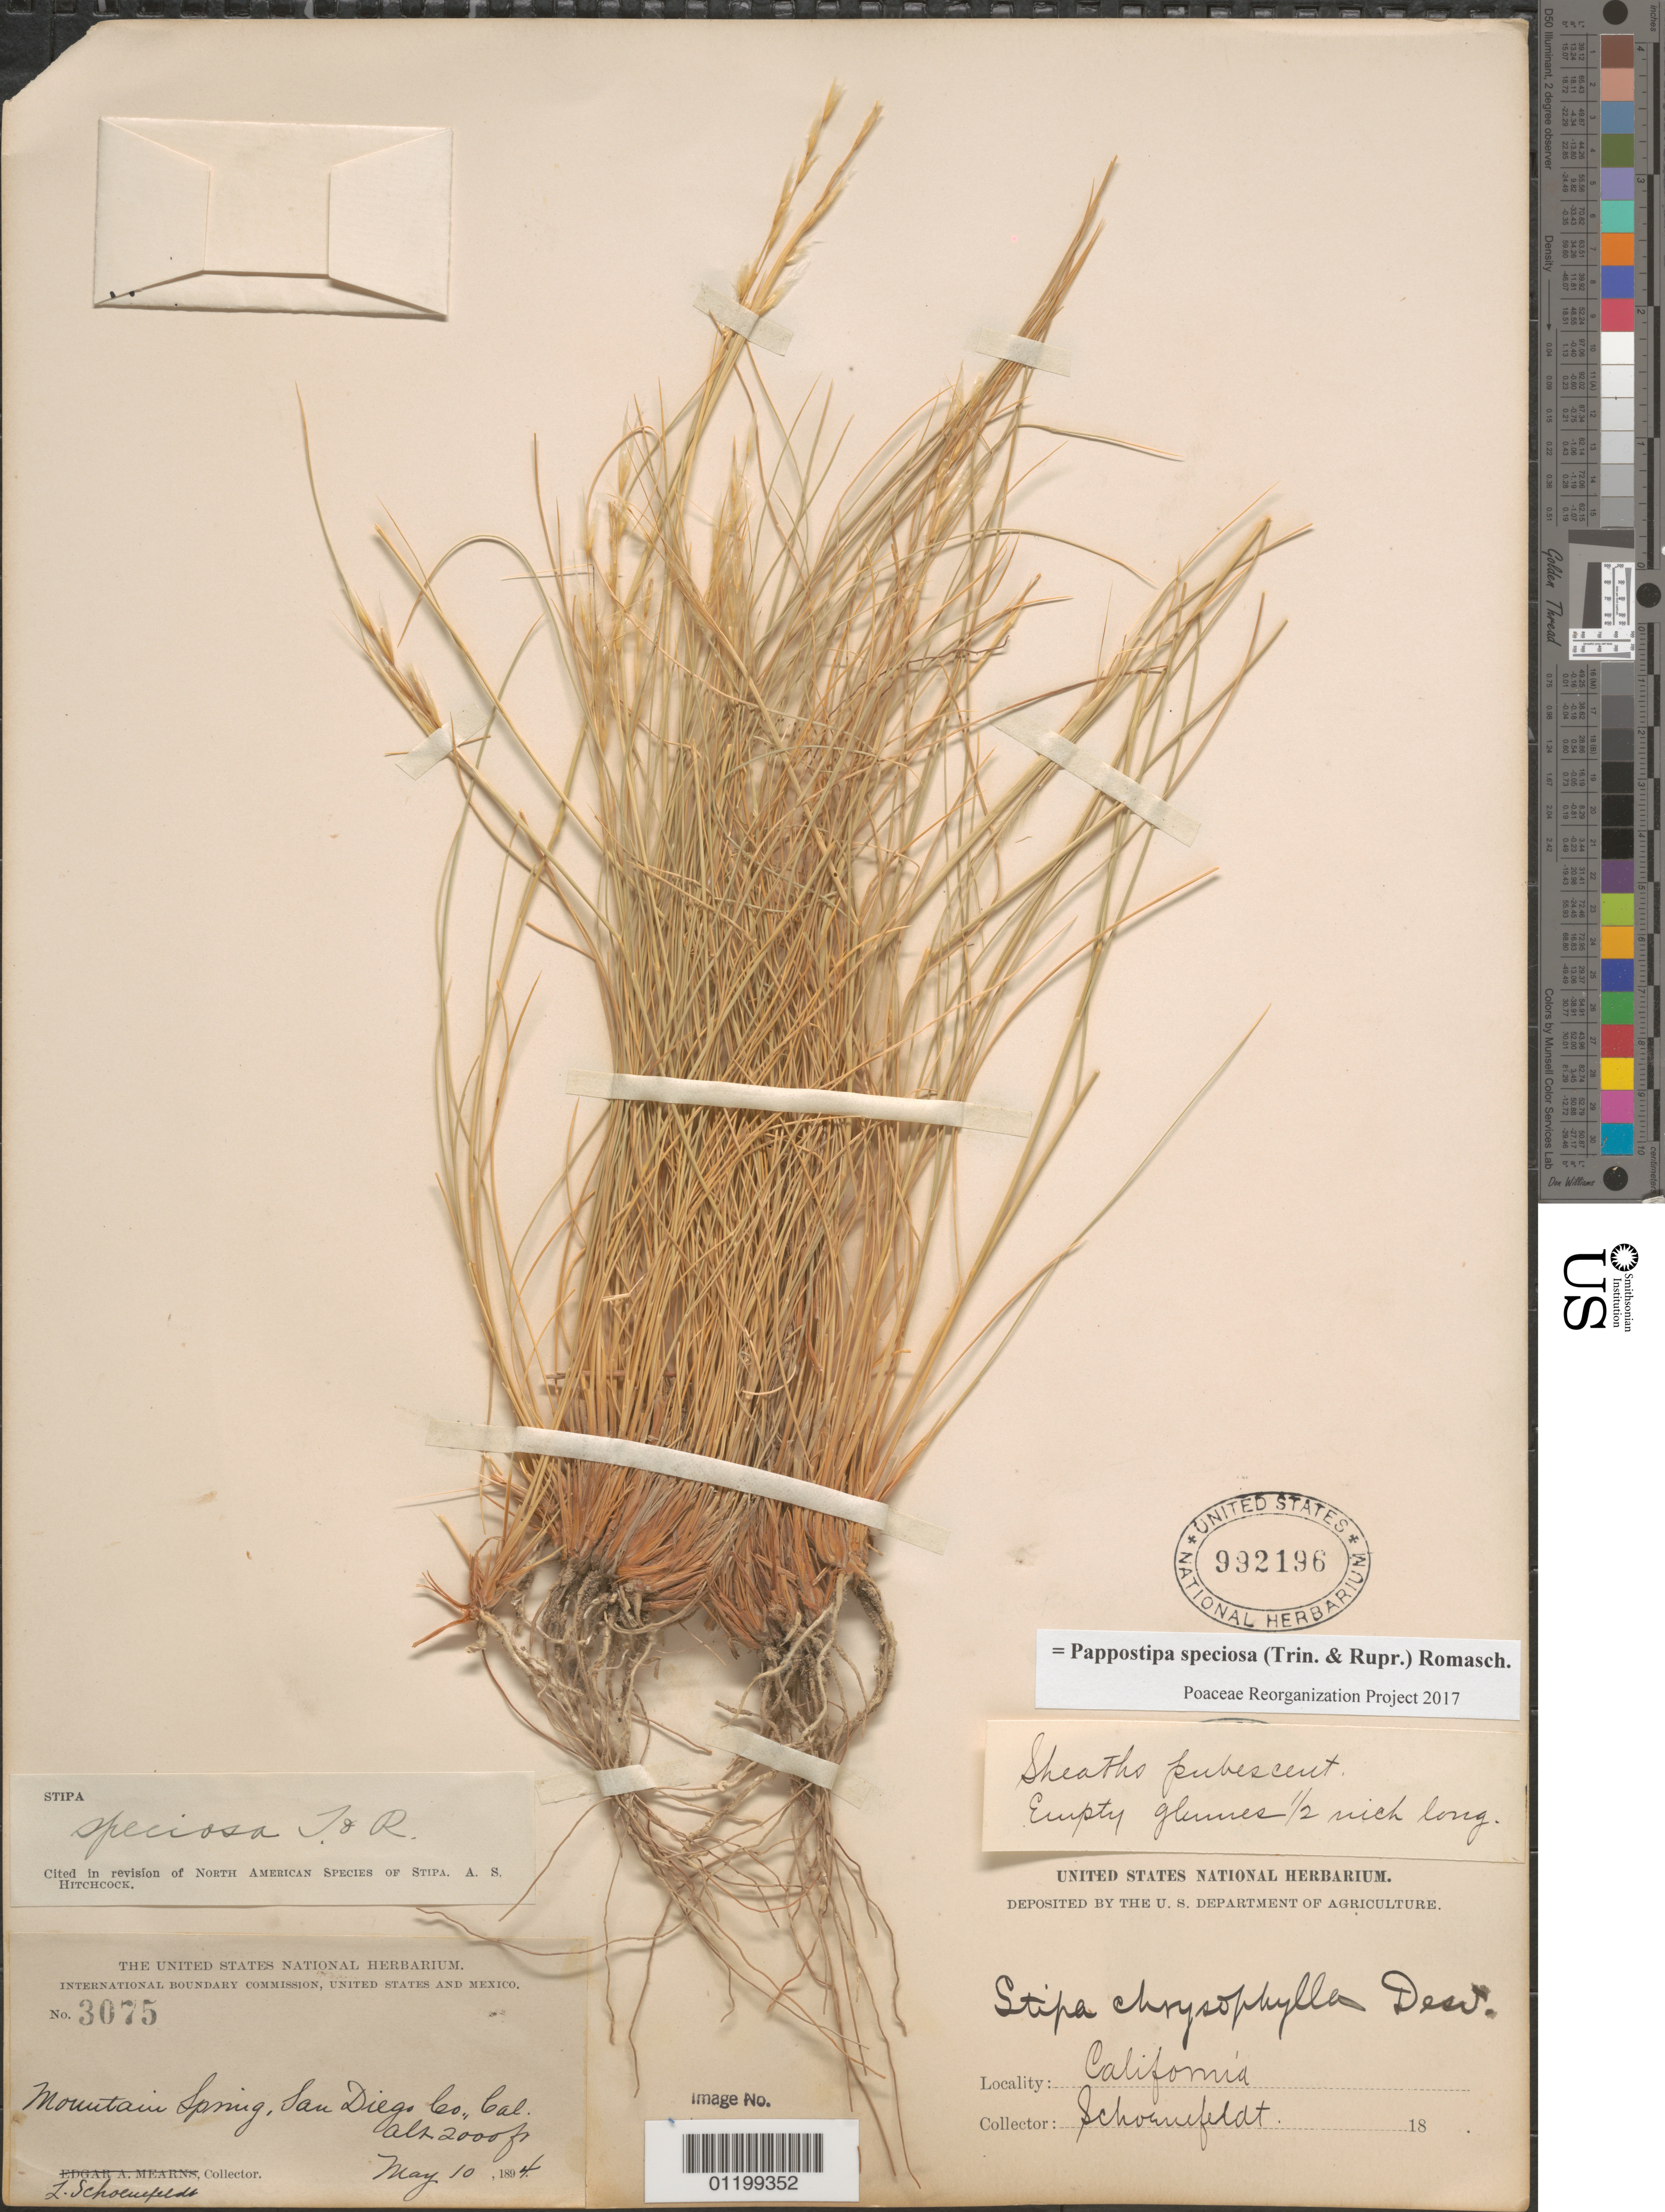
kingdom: Plantae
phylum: Tracheophyta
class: Liliopsida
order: Poales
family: Poaceae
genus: Pappostipa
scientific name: Pappostipa speciosa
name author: (Trin. & Rupr.) Romasch.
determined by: Poaceae Reorganization Project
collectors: L. Schoenfeldt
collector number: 3075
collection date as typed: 10 May 1894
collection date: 1894-05-10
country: United States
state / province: California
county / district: San Diego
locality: Mountain Spring.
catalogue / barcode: US 992196